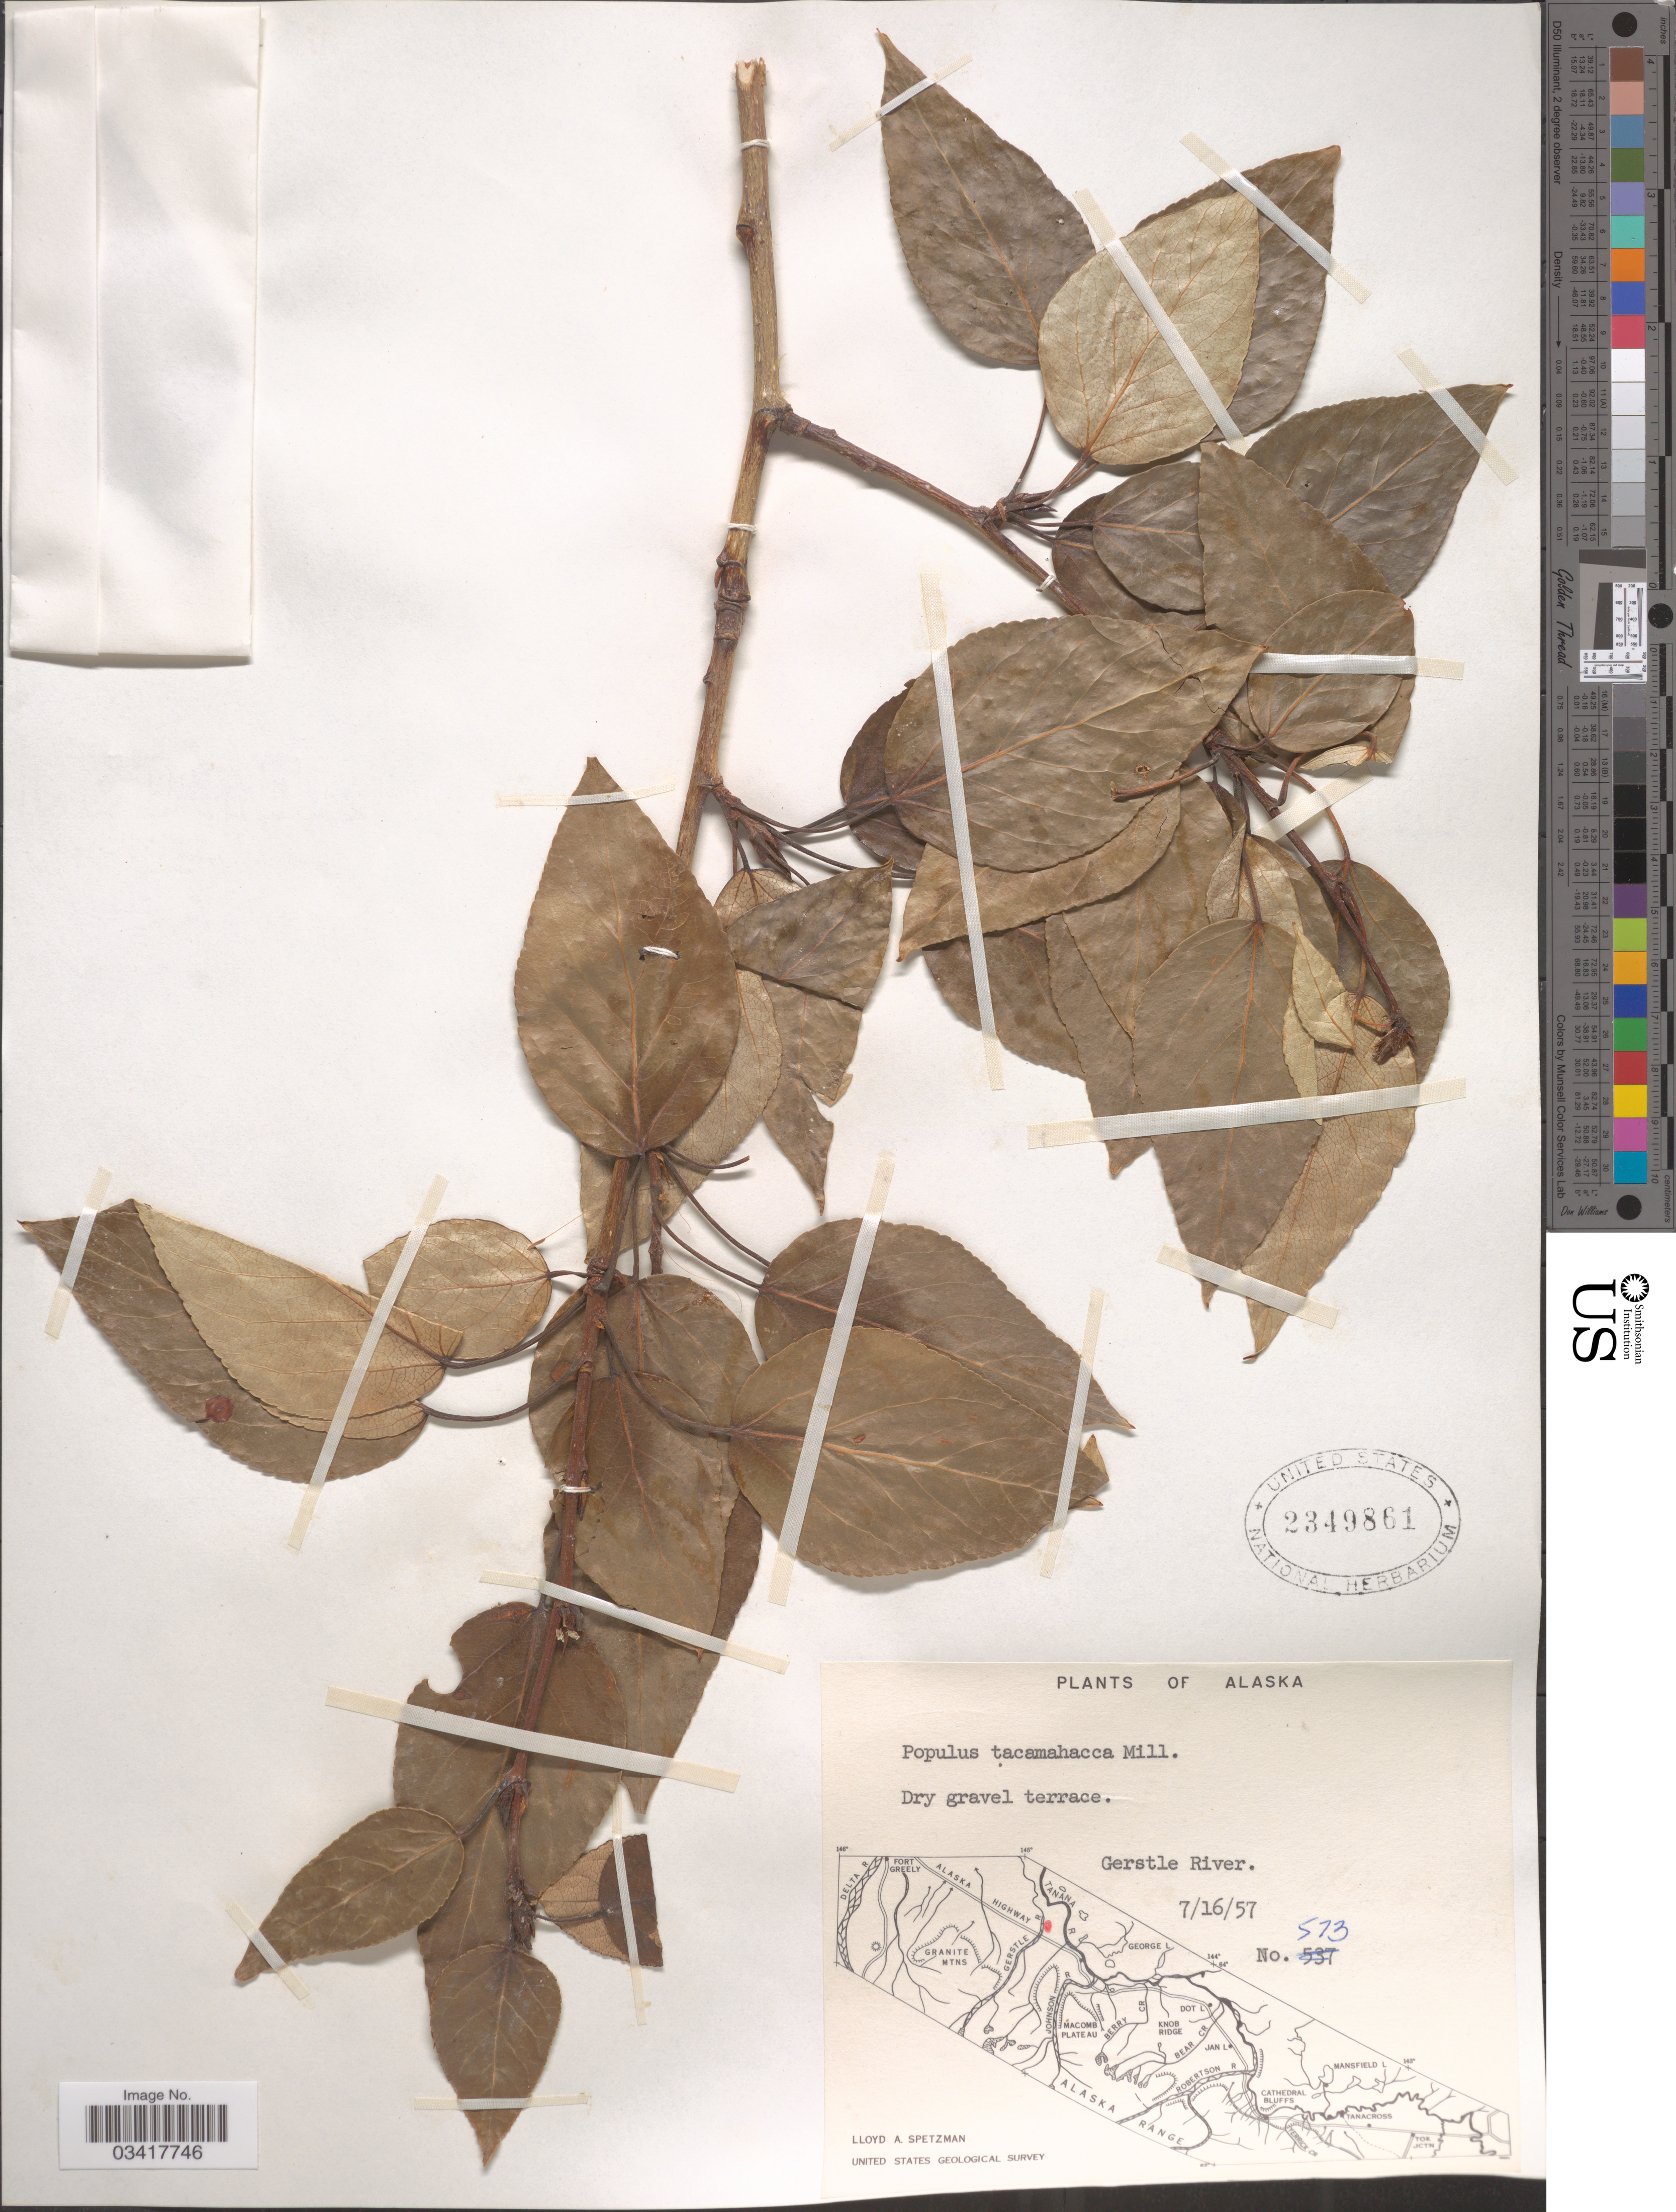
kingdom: Plantae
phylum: Tracheophyta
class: Magnoliopsida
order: Malpighiales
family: Salicaceae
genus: Populus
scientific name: Populus balsamifera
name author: L.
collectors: L. Spetzman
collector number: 573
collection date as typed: Transcribed d/m/y: 16/7/57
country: United States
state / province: Alaska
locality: Gerstle River.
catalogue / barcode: US 2349861